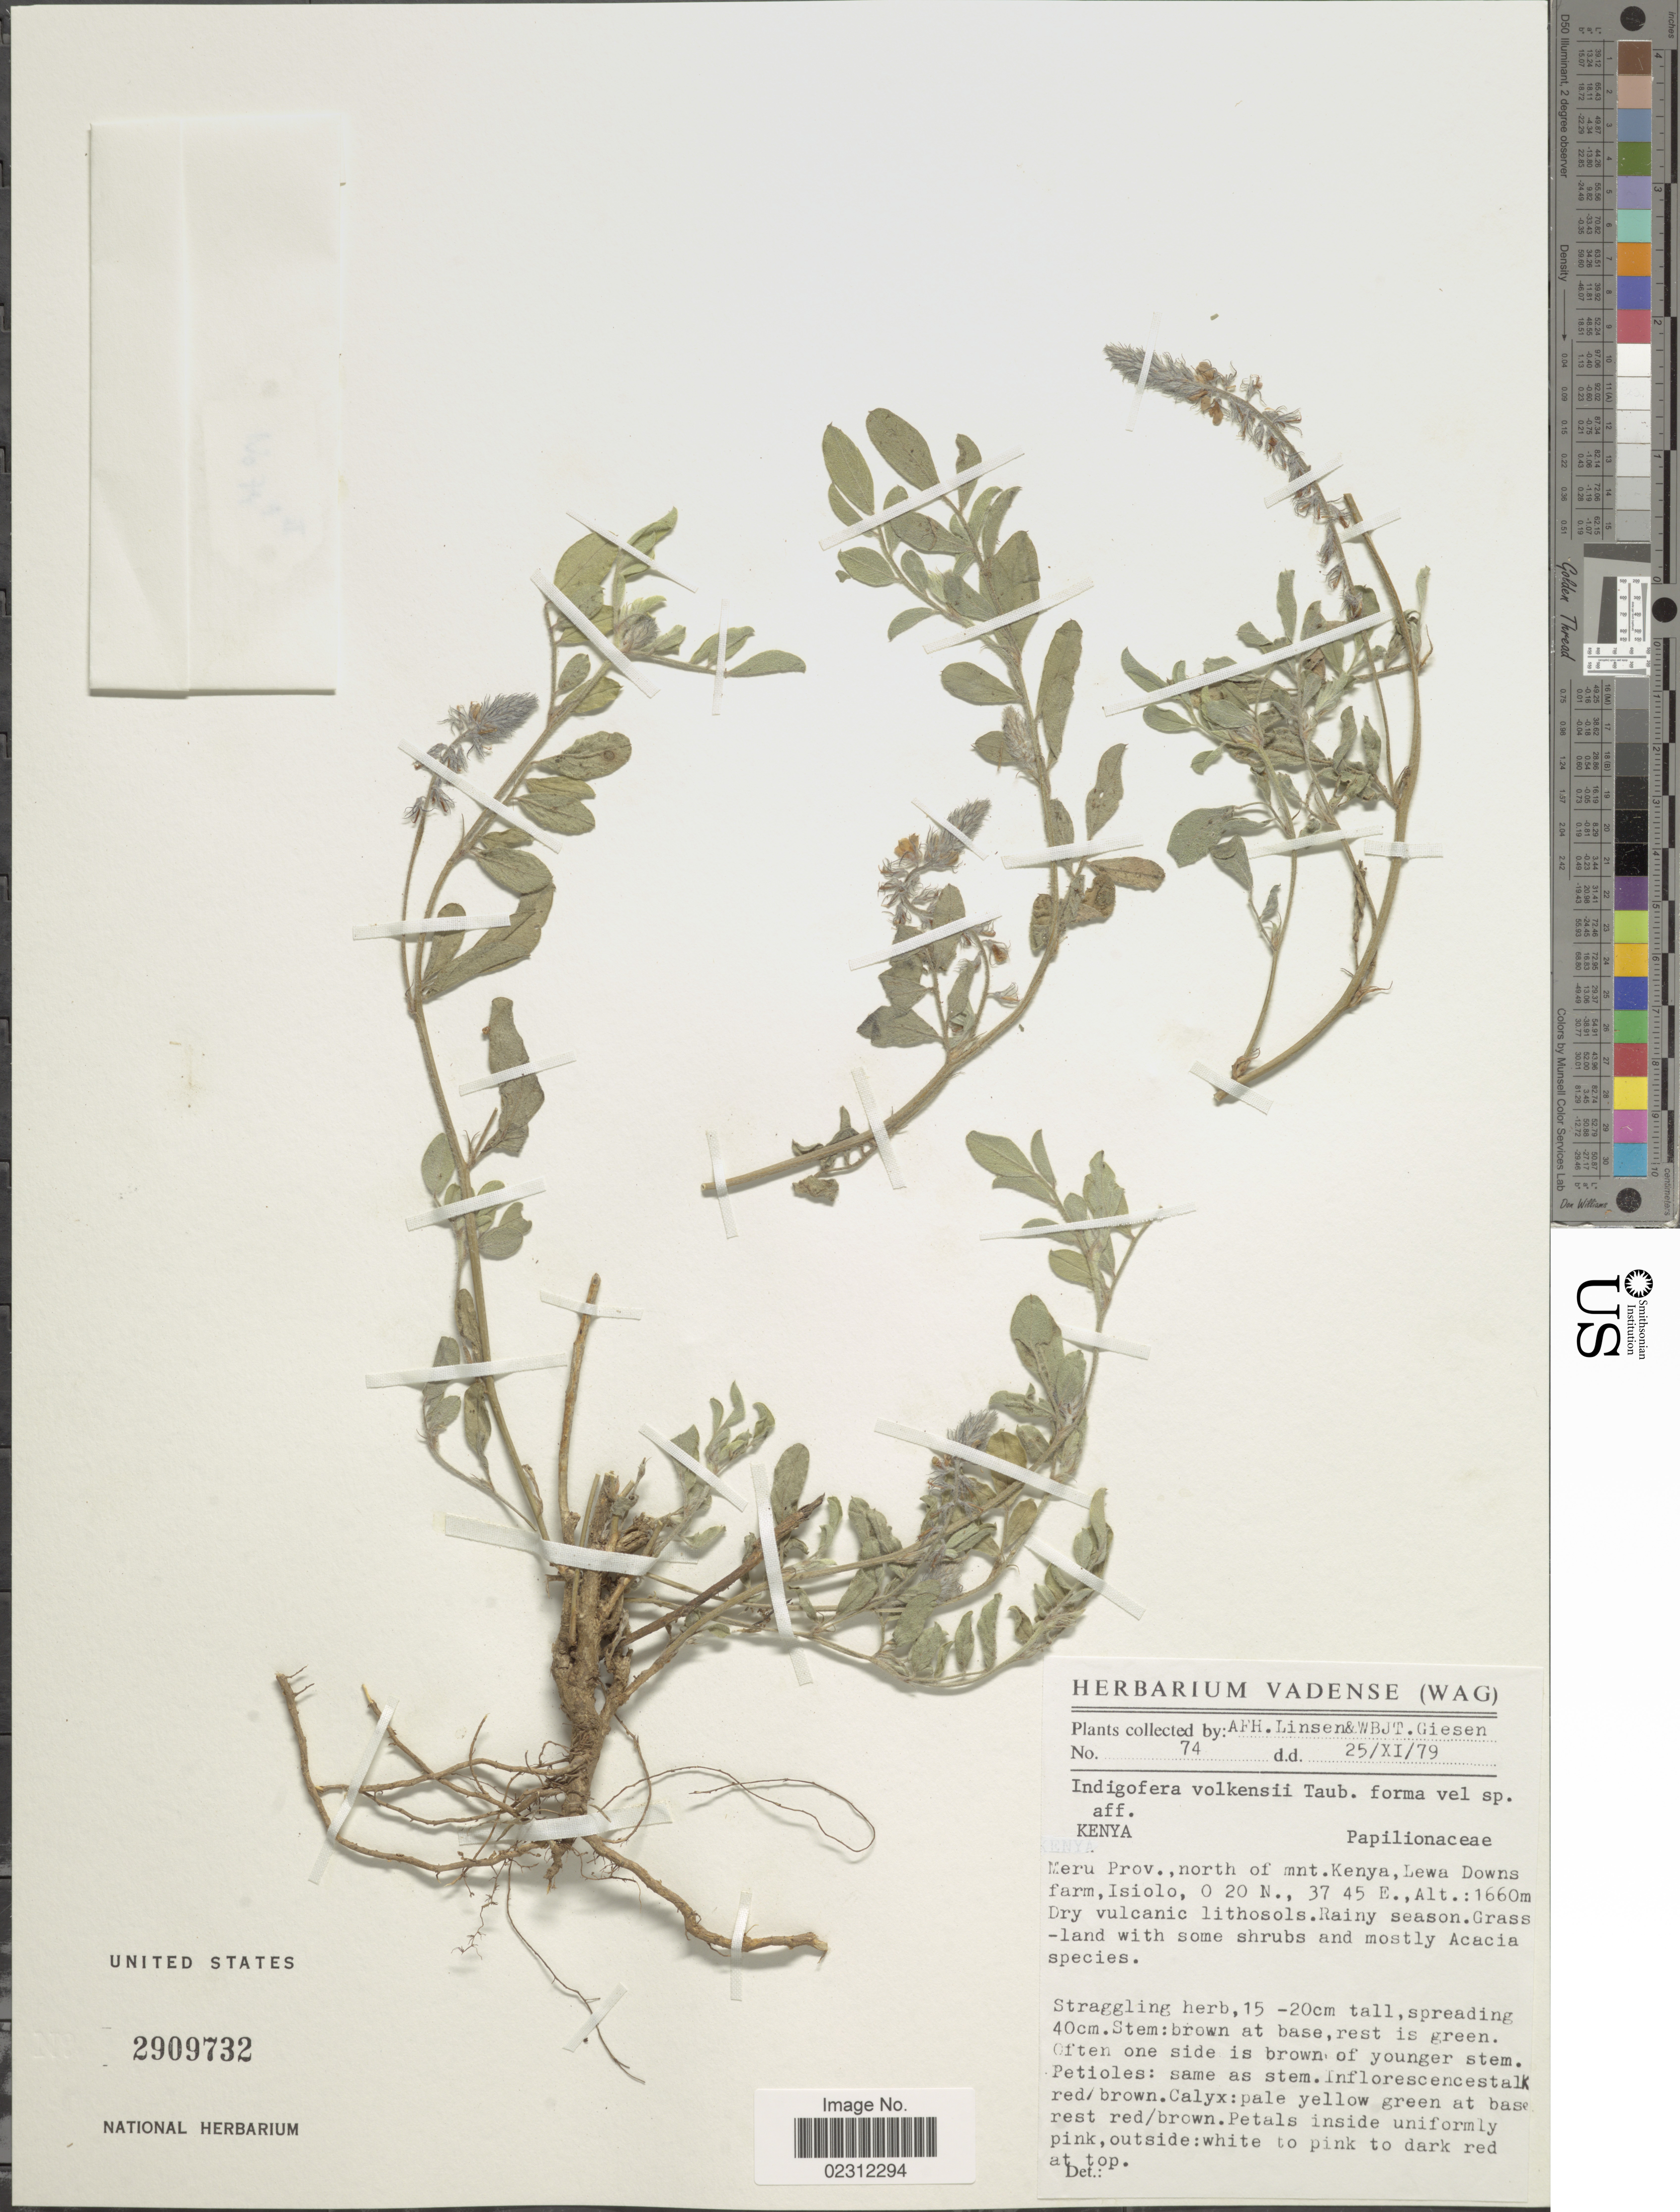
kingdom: Plantae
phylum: Tracheophyta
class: Magnoliopsida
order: Fabales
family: Fabaceae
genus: Indigofera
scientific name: Indigofera volkensii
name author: Taub.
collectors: A. Linsen & W. Giesen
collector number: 74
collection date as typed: Transcribed d/m/y: 25/11/79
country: Kenya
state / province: Meru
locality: North of mnt. Kenya, Lewa Downs farm, Isiolo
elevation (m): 1660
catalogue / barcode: US 2909732